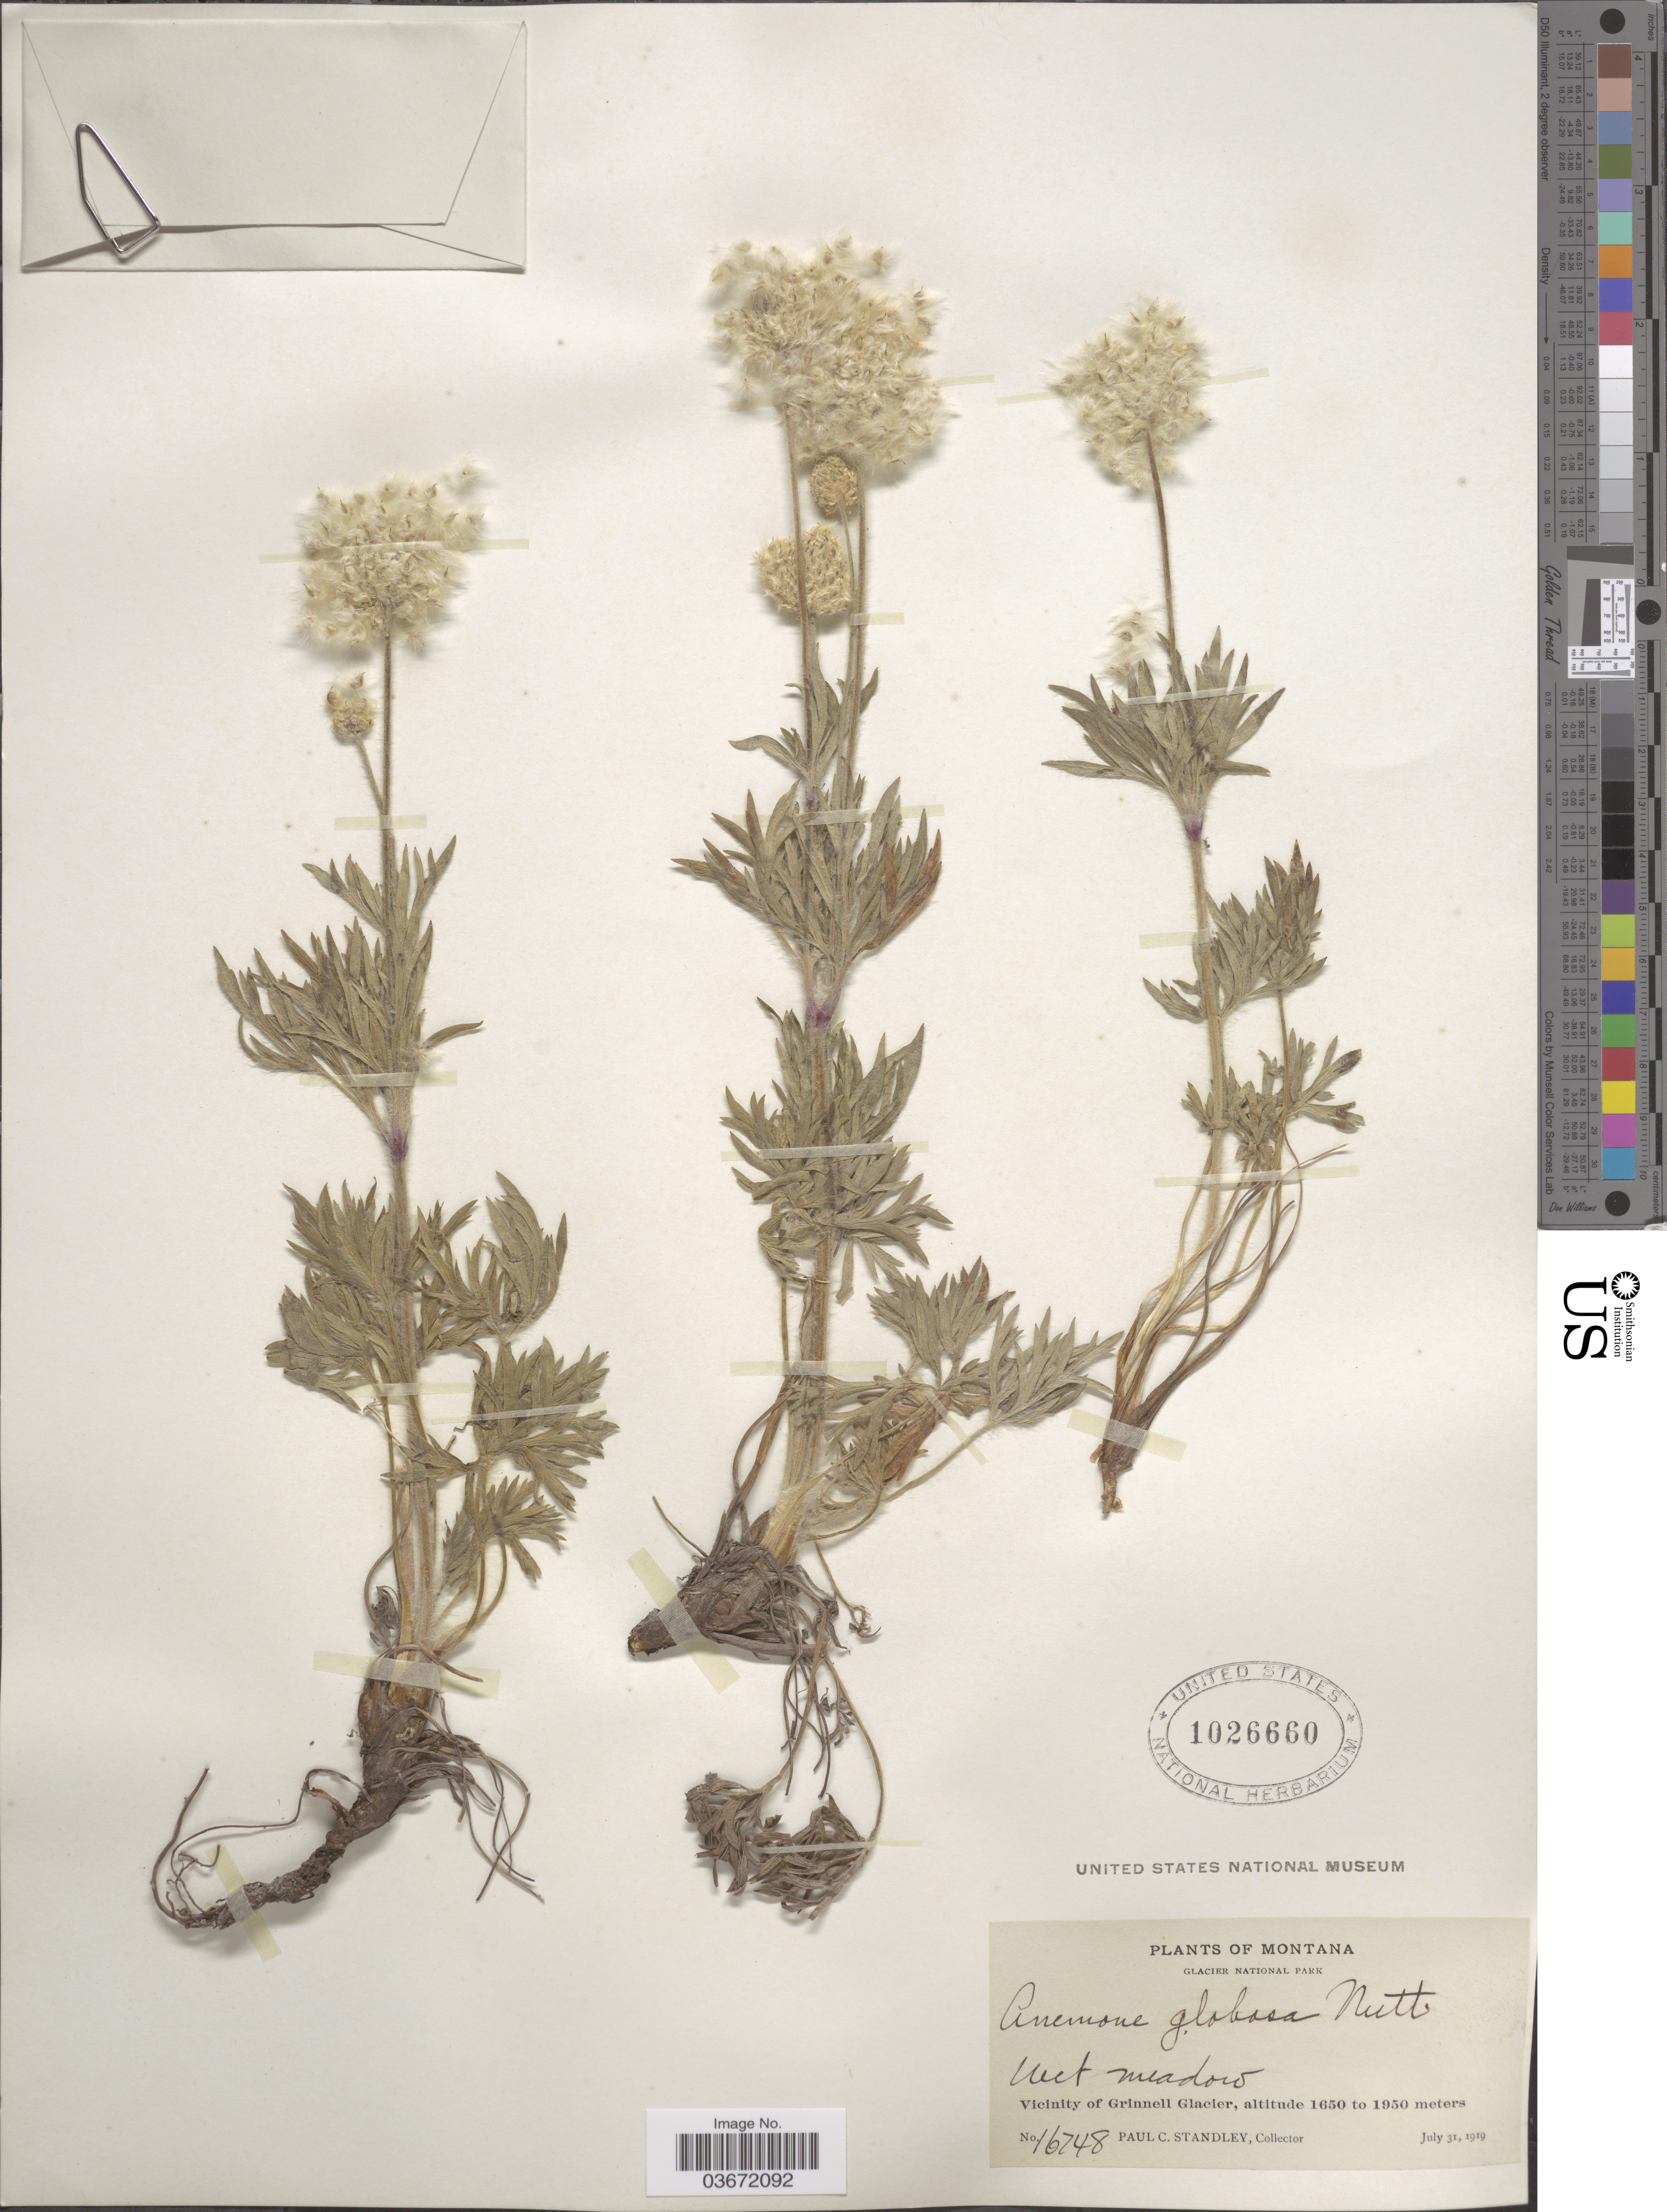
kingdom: Plantae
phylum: Tracheophyta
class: Magnoliopsida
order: Ranunculales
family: Ranunculaceae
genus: Anemone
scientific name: Anemone globosa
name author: (Torr. & A. Gray) Nutt. ex A. Heller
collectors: P. C. Standley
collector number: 16748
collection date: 1919-07-31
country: United States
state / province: Montana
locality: Glacier National Park. Vicinity of Grinnell Glacier.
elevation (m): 1650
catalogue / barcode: US 1026660